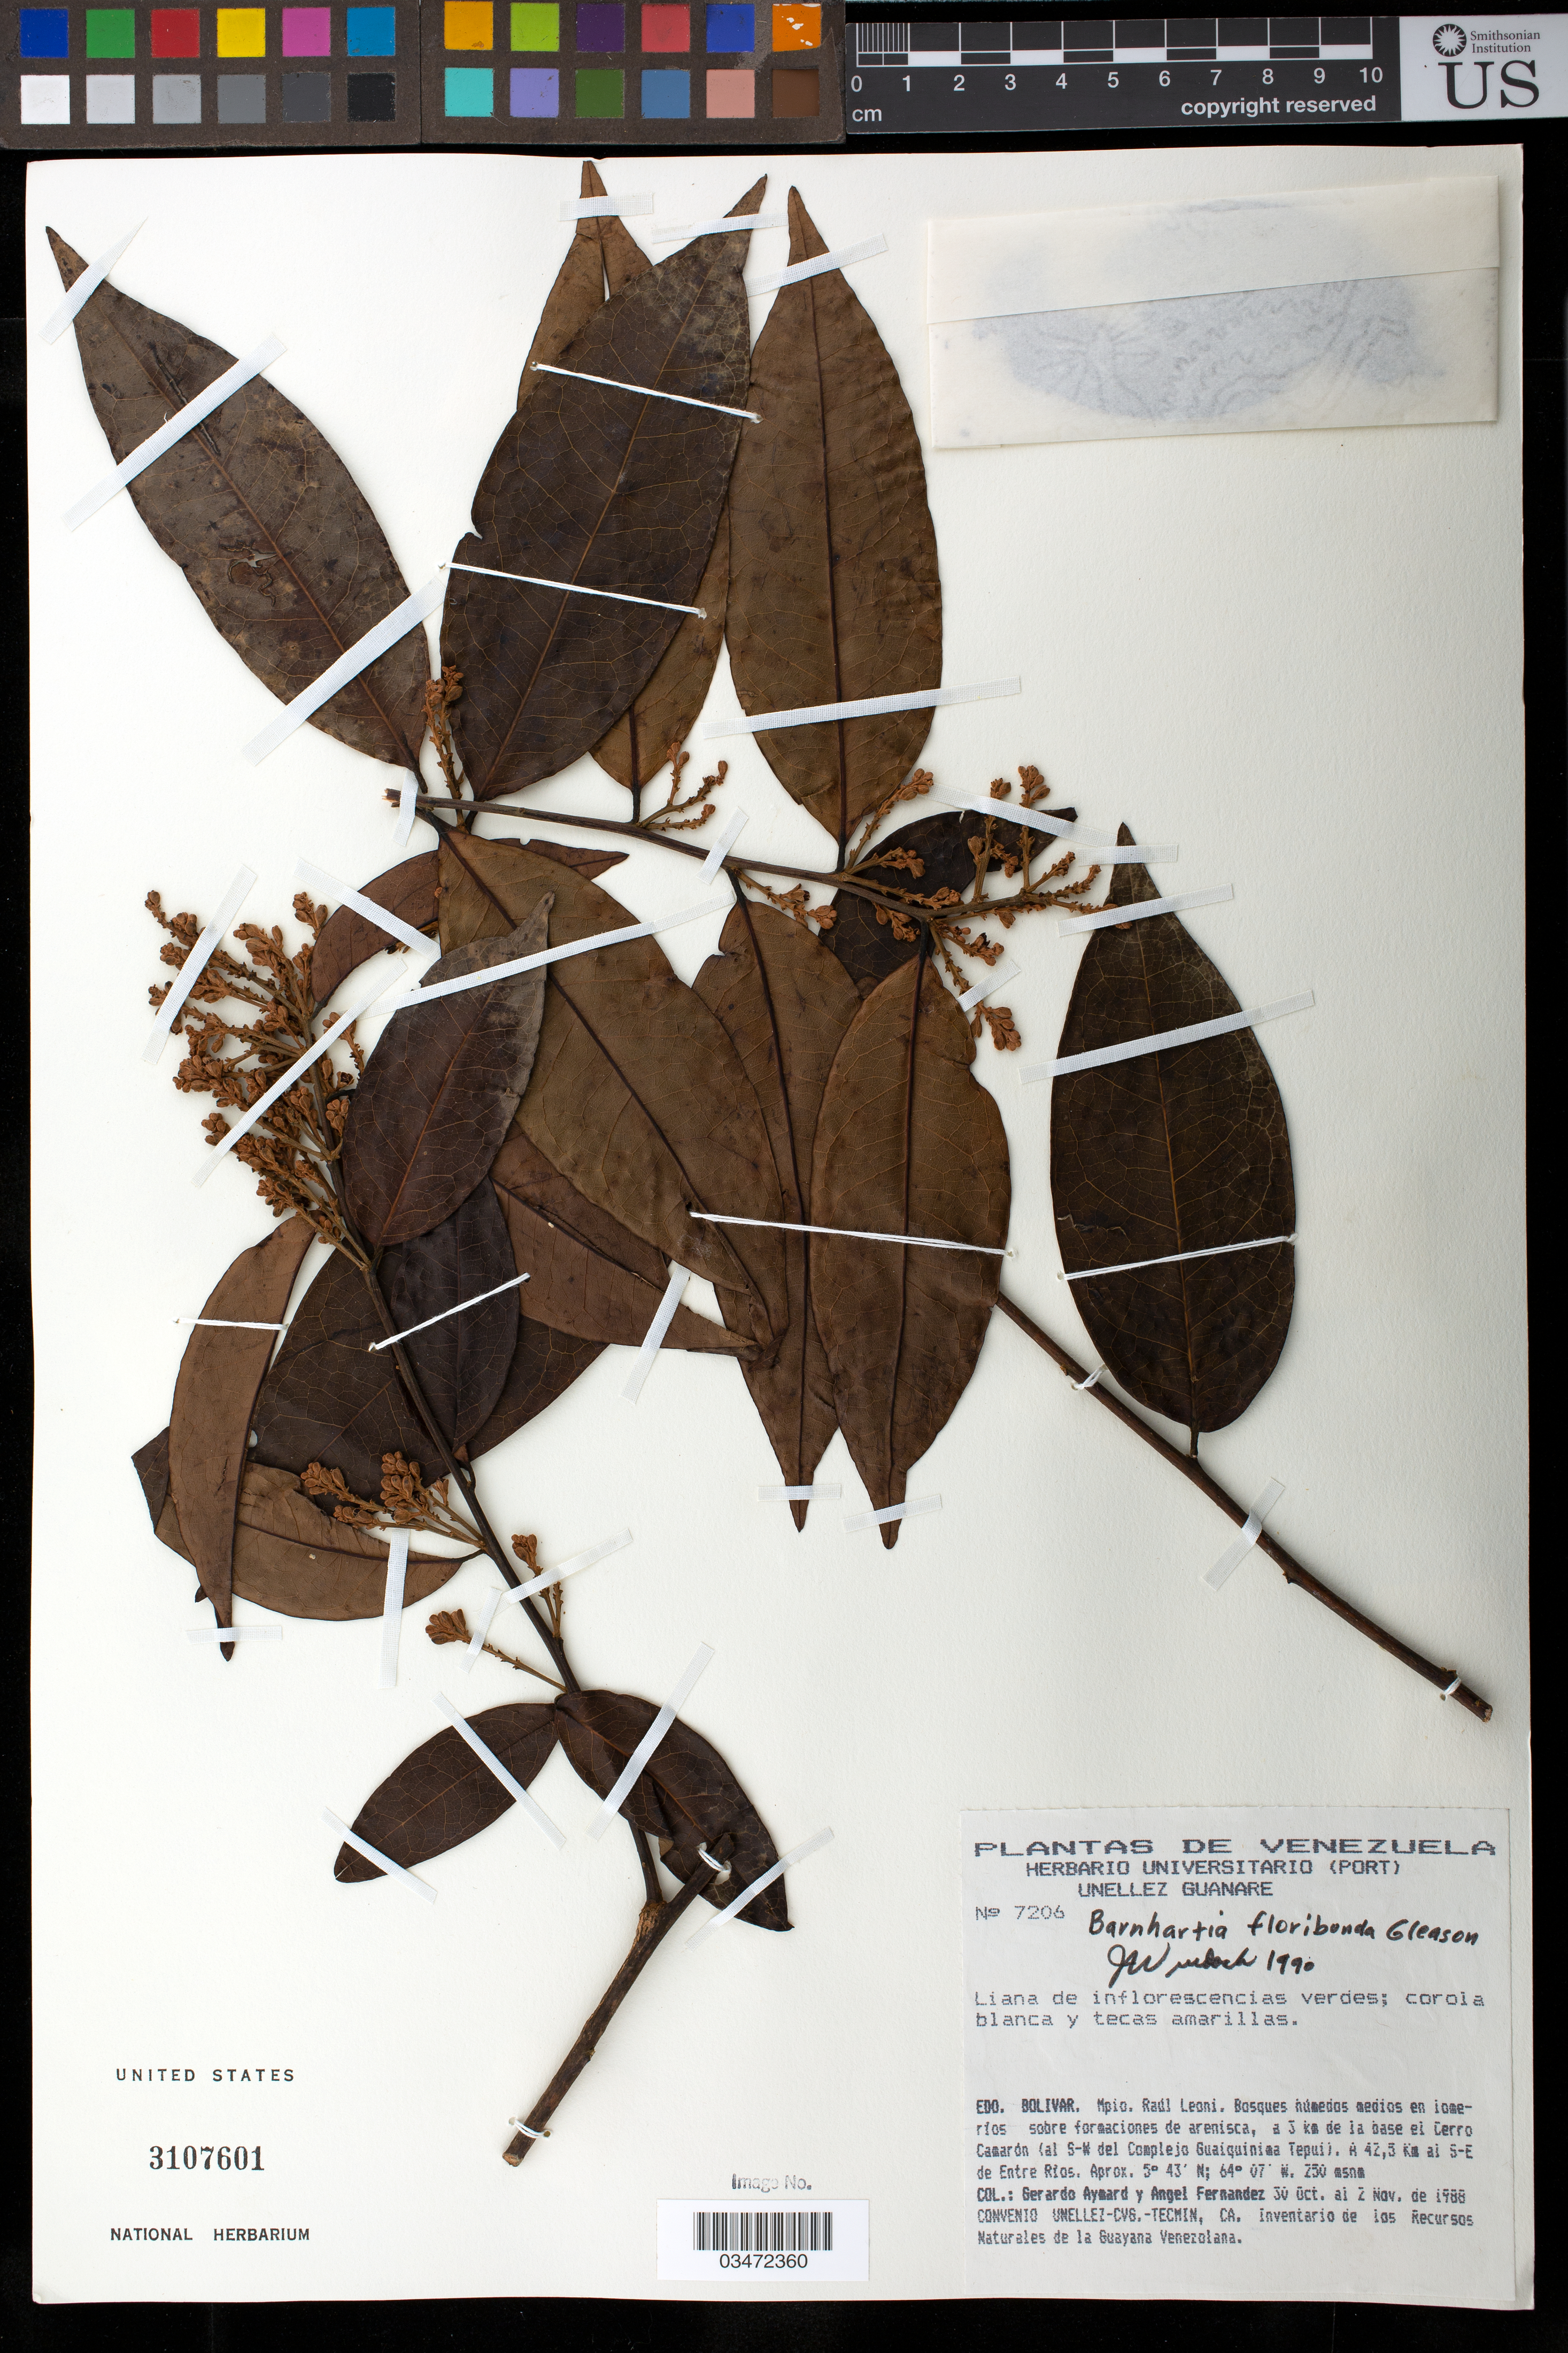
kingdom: Plantae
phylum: Tracheophyta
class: Magnoliopsida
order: Fabales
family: Polygalaceae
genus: Barnhartia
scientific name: Barnhartia floribunda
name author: Gleason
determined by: Wurdack, John J., (US), US (UNITED STATES)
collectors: G. A. Aymard & Á. Fernández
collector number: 7206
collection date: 1988-10-30/1988-11-02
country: Venezuela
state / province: Bolivar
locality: Mpio. Raúl Leoni; a 3 km de la base el Cerro Camarón (al SW del Compeljo Guaiquinima Tepui); 42.5 km al SE de Entre Rios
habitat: Bosques númedos medios en lomeríos sobre formacionse de arenisca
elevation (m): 250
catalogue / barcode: US 3107601